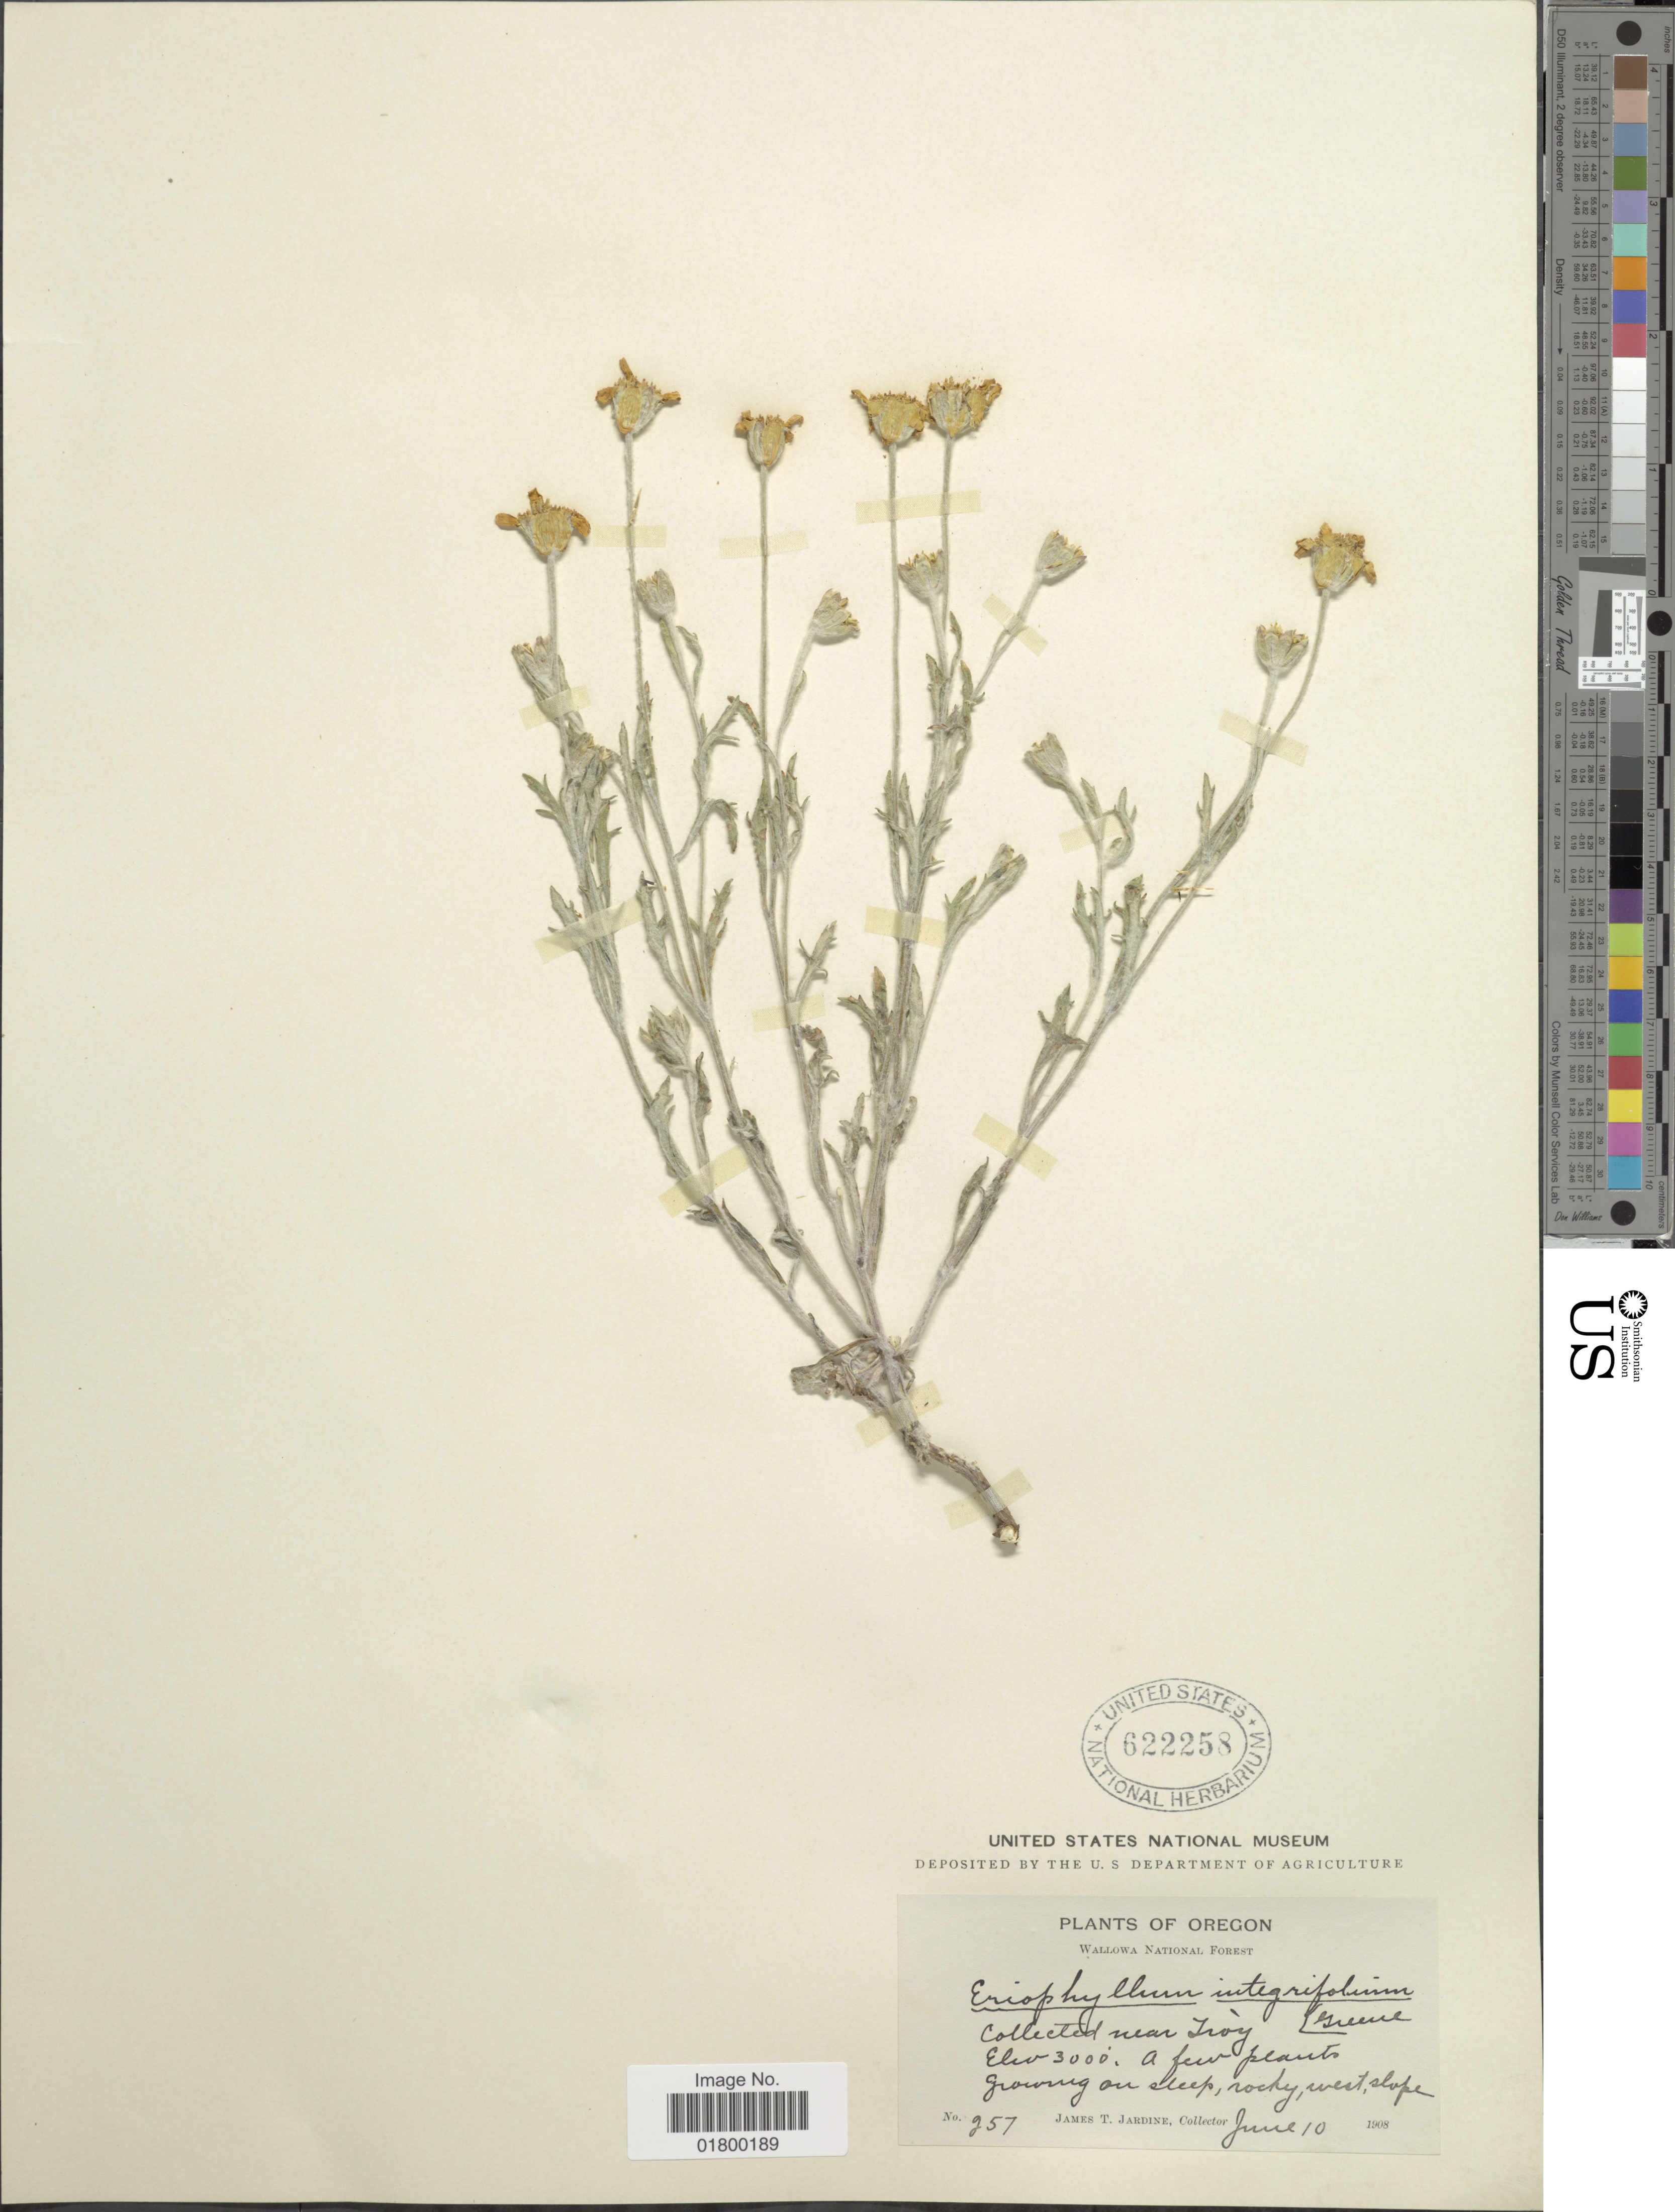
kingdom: Plantae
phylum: Tracheophyta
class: Magnoliopsida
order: Asterales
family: Asteraceae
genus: Eriophyllum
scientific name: Eriophyllum lanatum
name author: (Pursh) J. Forbes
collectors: J. T. Jardine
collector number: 257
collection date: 1908-06-10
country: United States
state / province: Oregon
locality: Wallowa National Forest, Near Iroy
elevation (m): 914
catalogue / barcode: US 622258